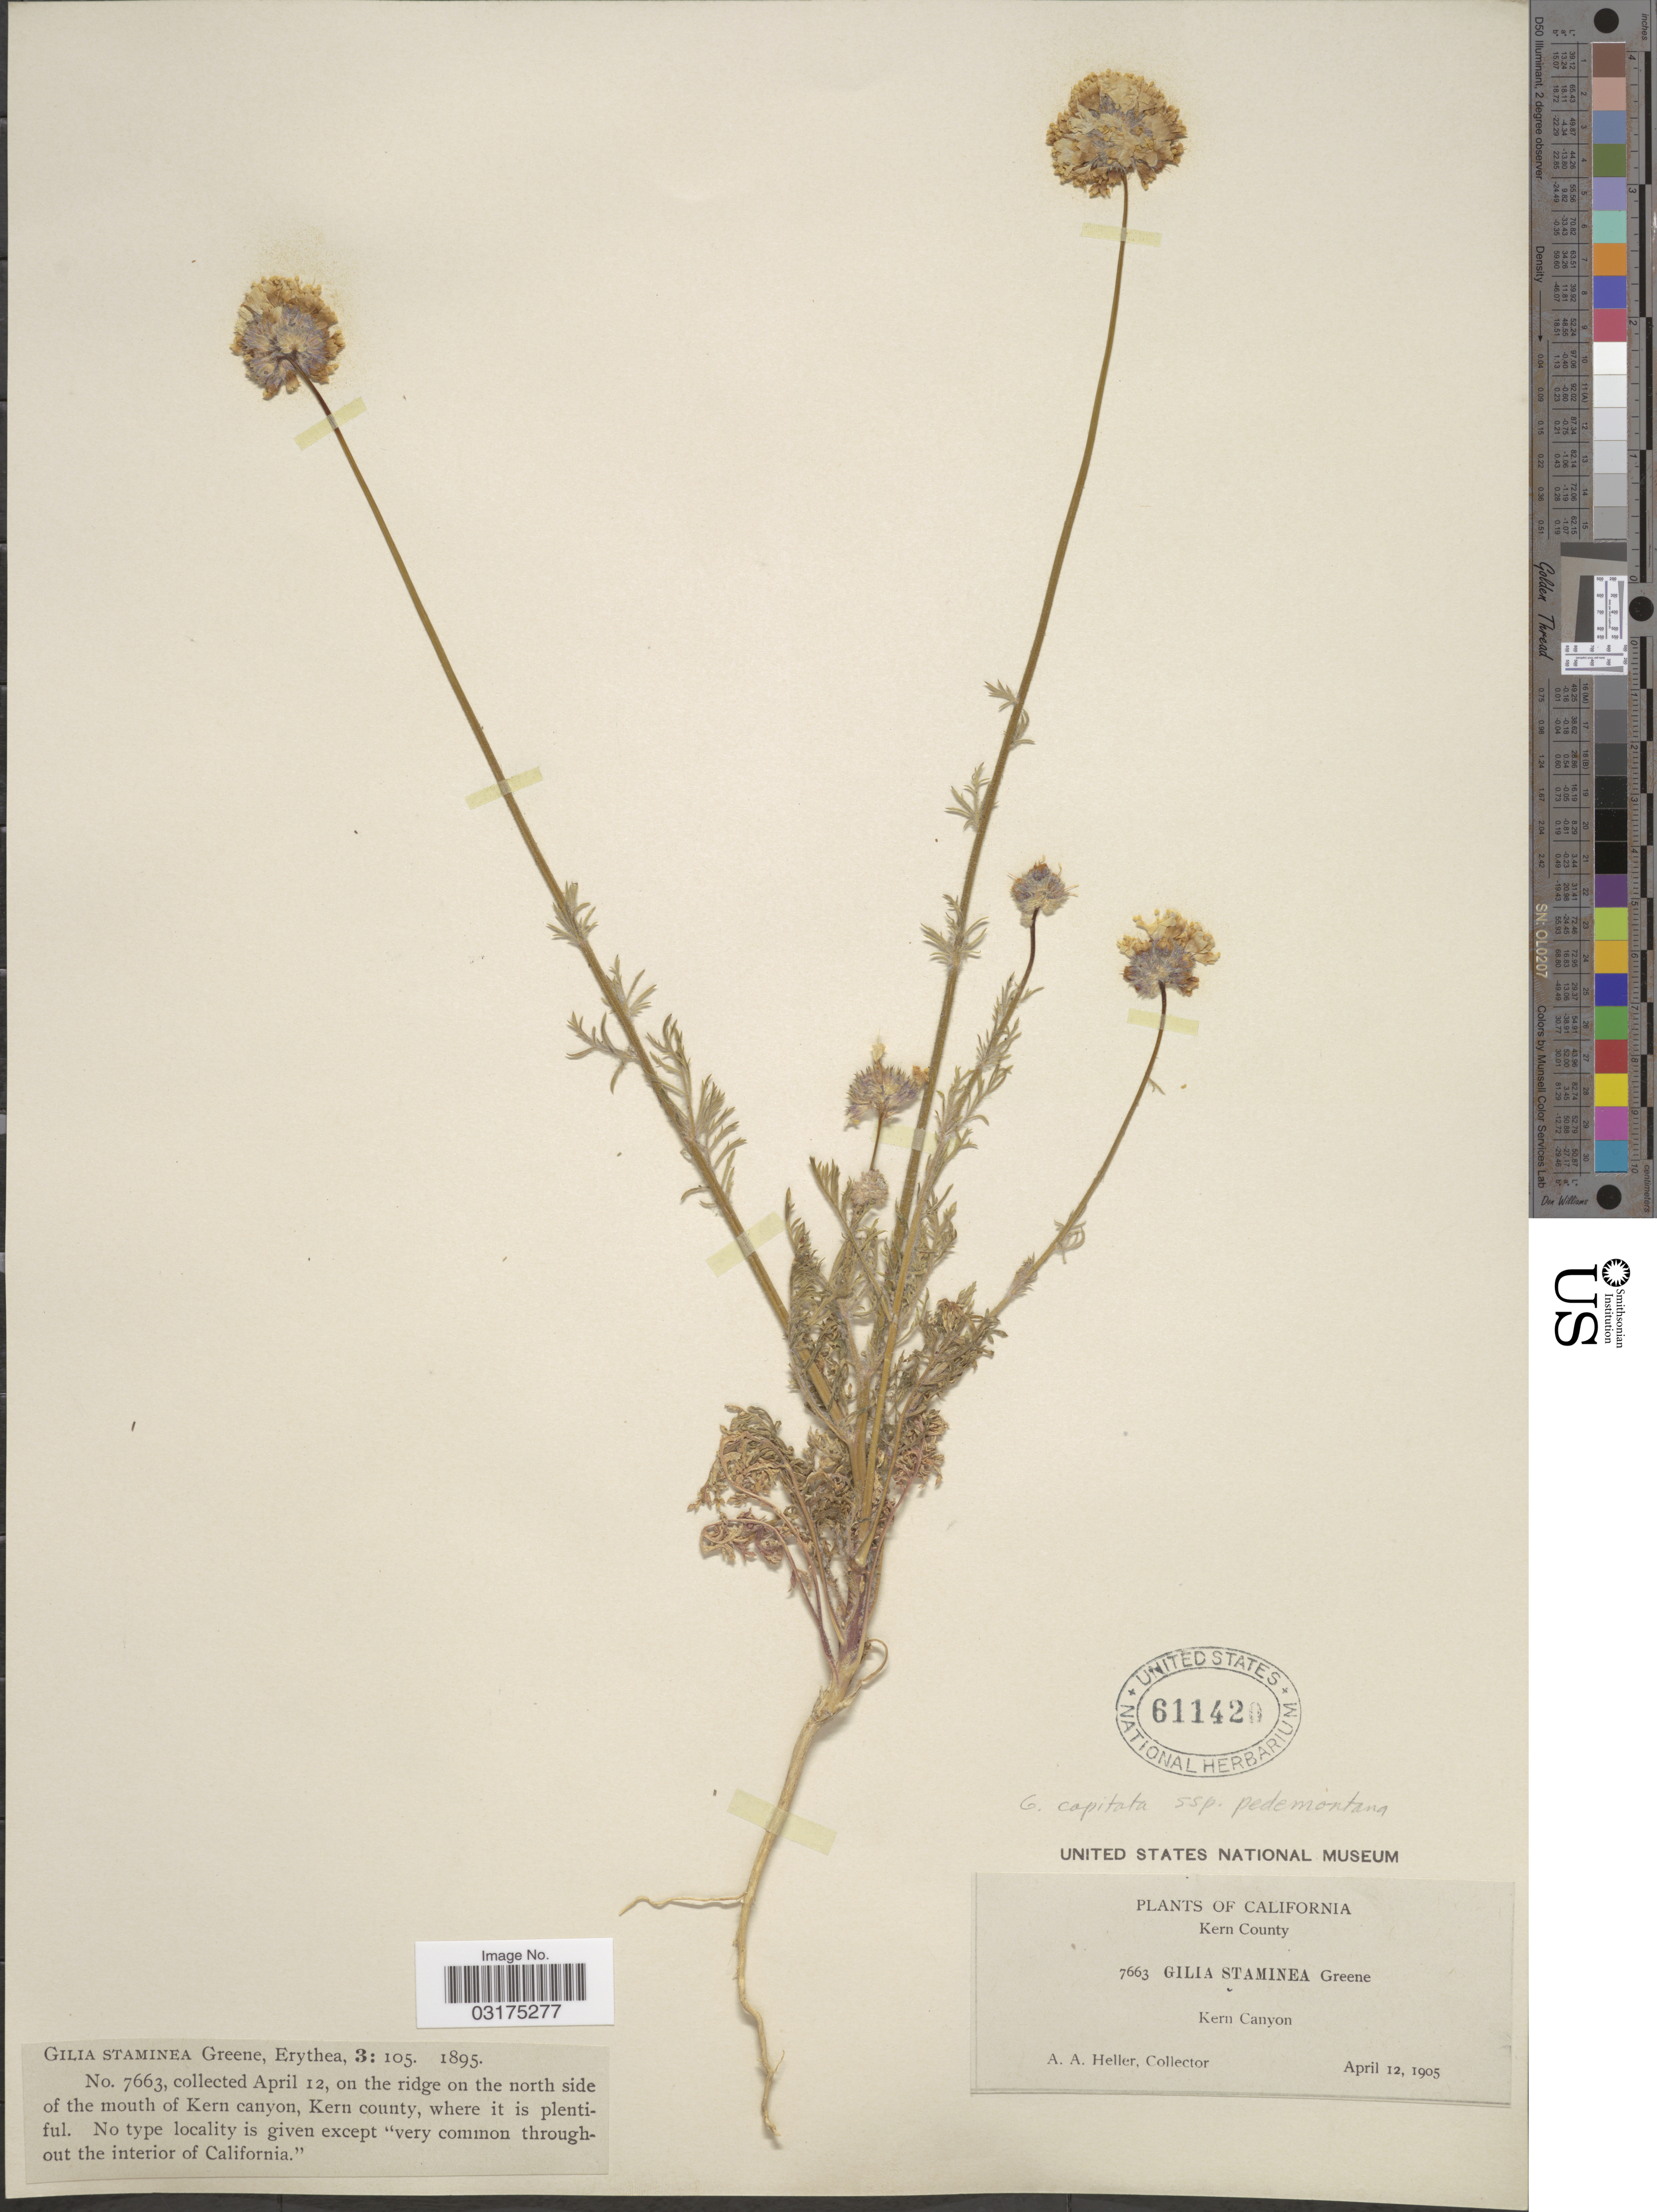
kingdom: Plantae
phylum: Tracheophyta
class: Magnoliopsida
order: Ericales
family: Polemoniaceae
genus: Gilia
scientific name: Gilia capitata subsp. pedemontana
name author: V.E. Grant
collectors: A. A. Heller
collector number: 7663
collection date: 1905-04-12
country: United States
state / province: California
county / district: Kern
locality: Kern County, Kern Canyon, on the ridge on the north side of the mouth of Kern canyon.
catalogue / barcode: US 611420